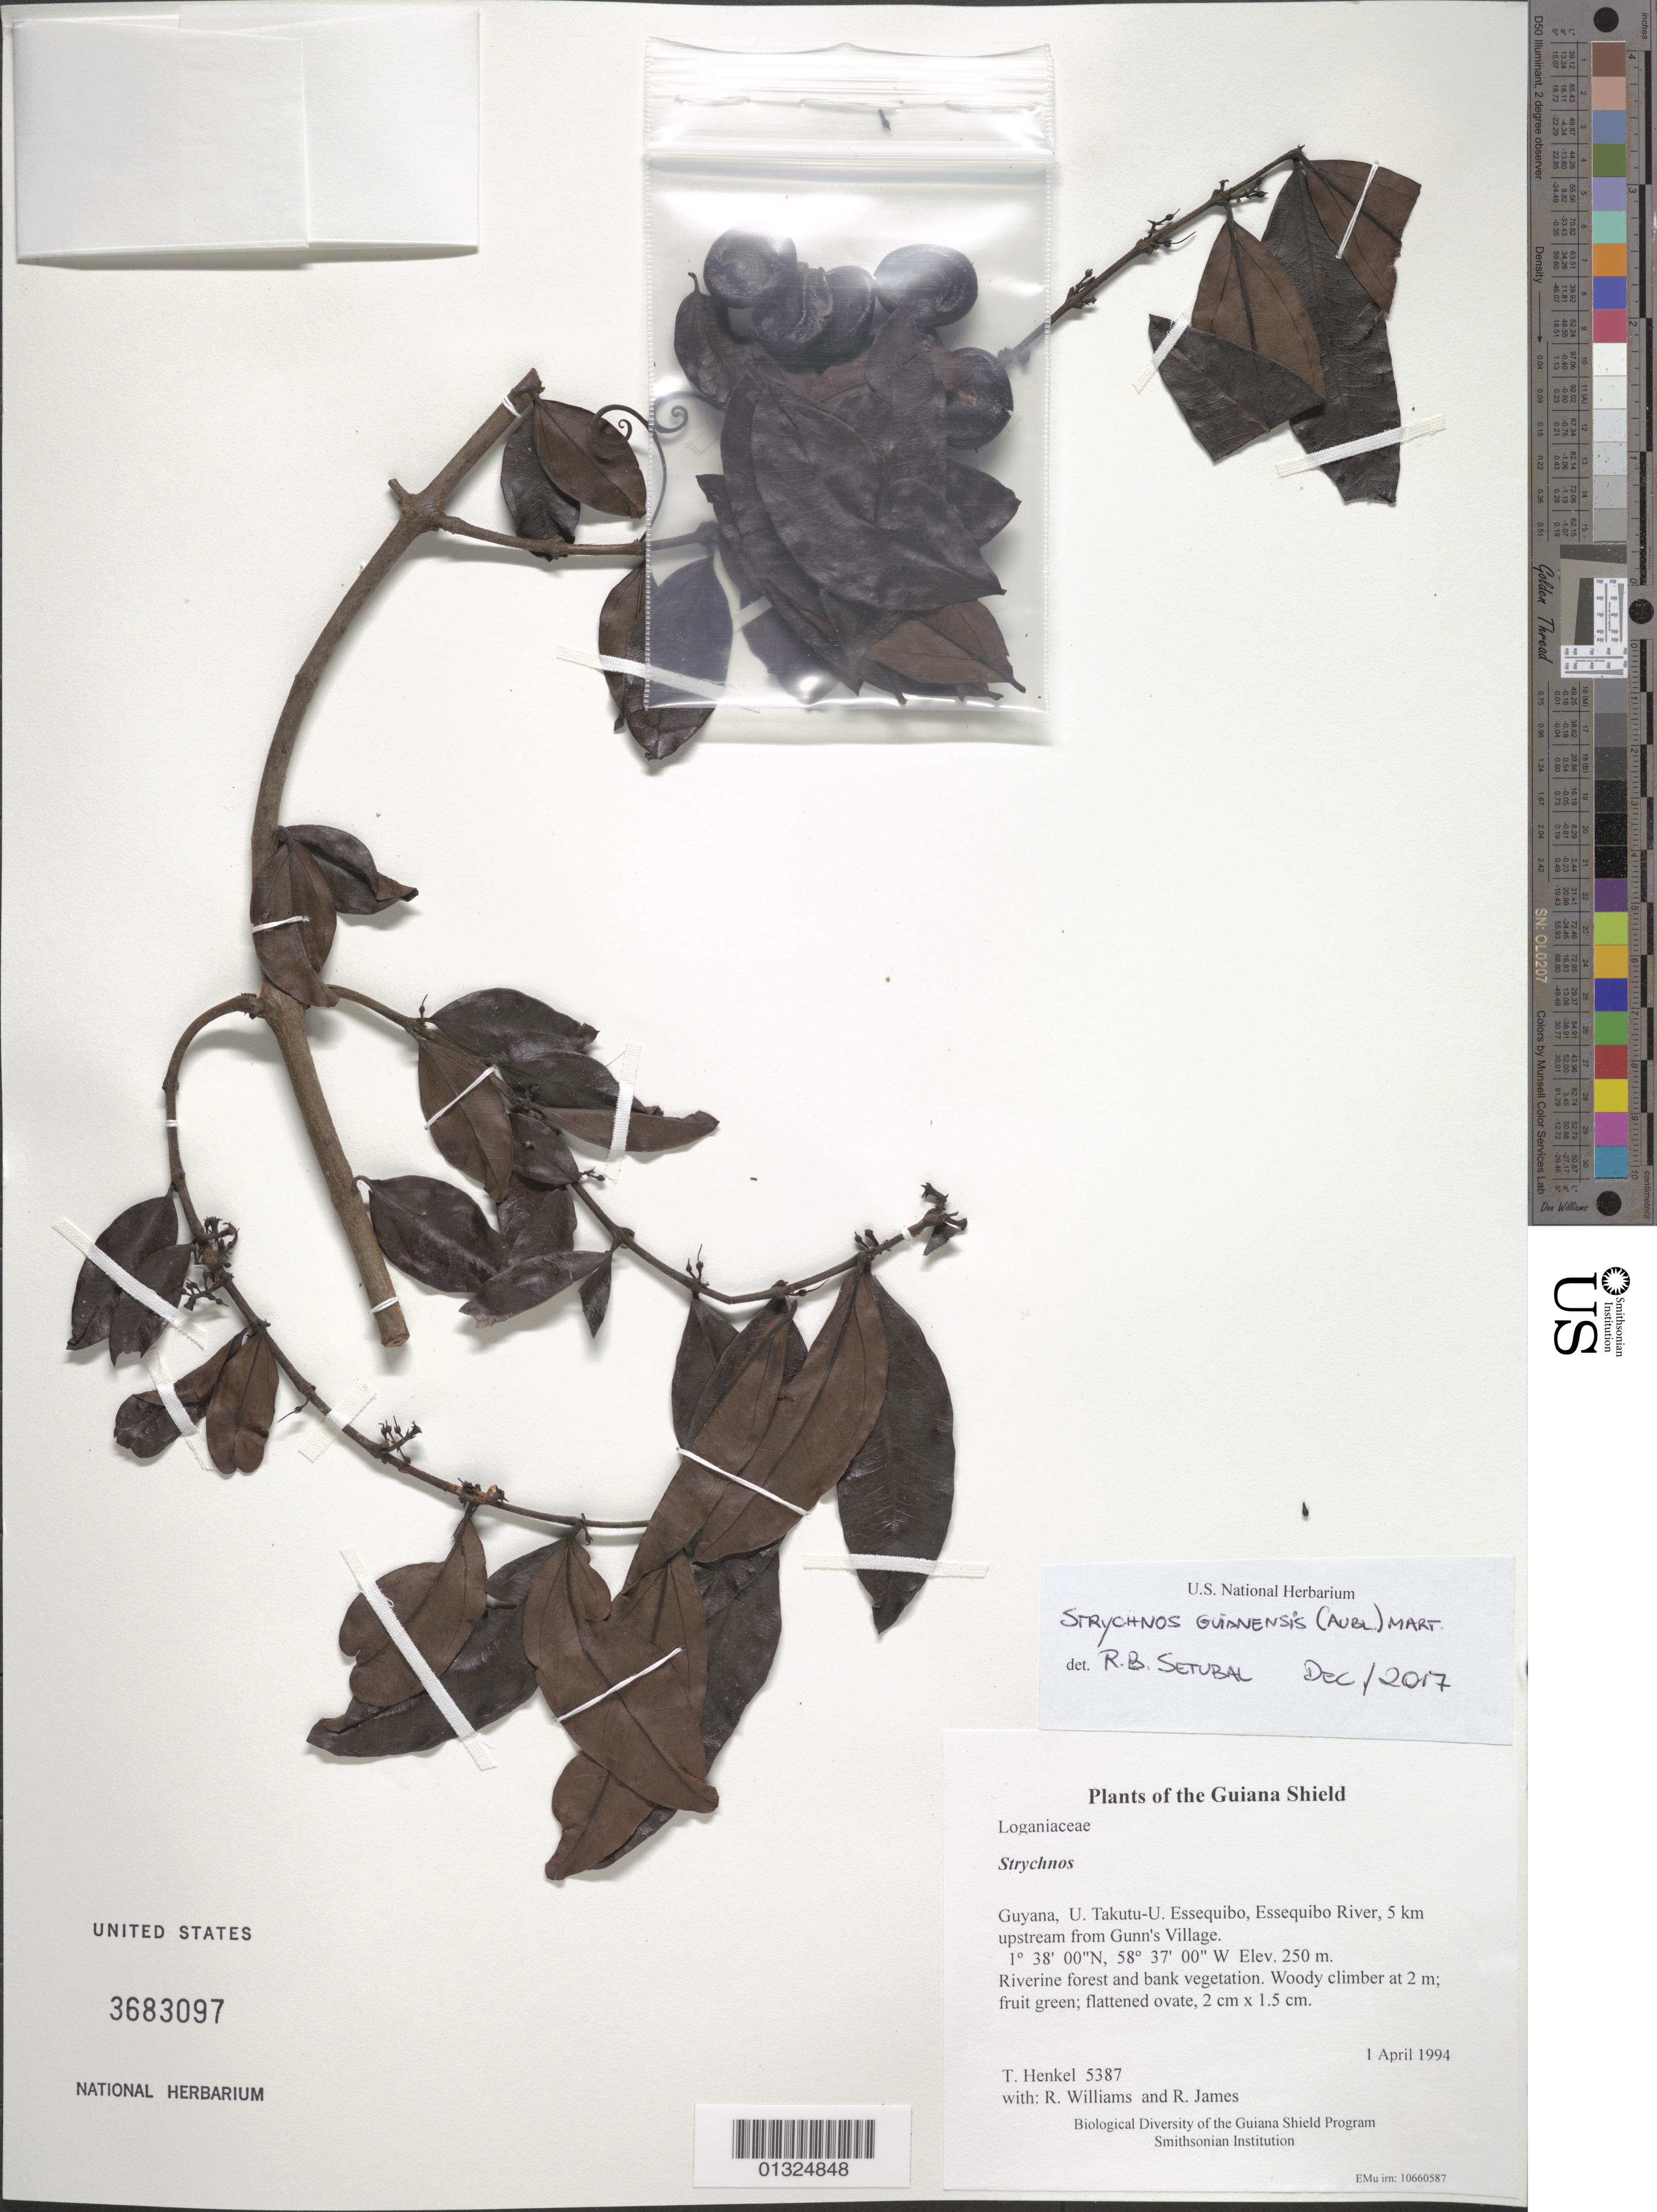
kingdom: Plantae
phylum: Tracheophyta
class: Magnoliopsida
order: Gentianales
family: Loganiaceae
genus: Strychnos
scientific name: Strychnos guianensis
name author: (Aubl.) Mart.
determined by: Setubal, R. B.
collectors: T. Henkel, R. Williams & R. James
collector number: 5387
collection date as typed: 1 April 1994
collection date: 1994-04-01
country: Guyana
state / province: U. Takutu-U. Essequibo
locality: Essequibo River, 5 km upstream from Gunn's Village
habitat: Riverine forest and bank vegetation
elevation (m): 250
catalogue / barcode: US 3683097